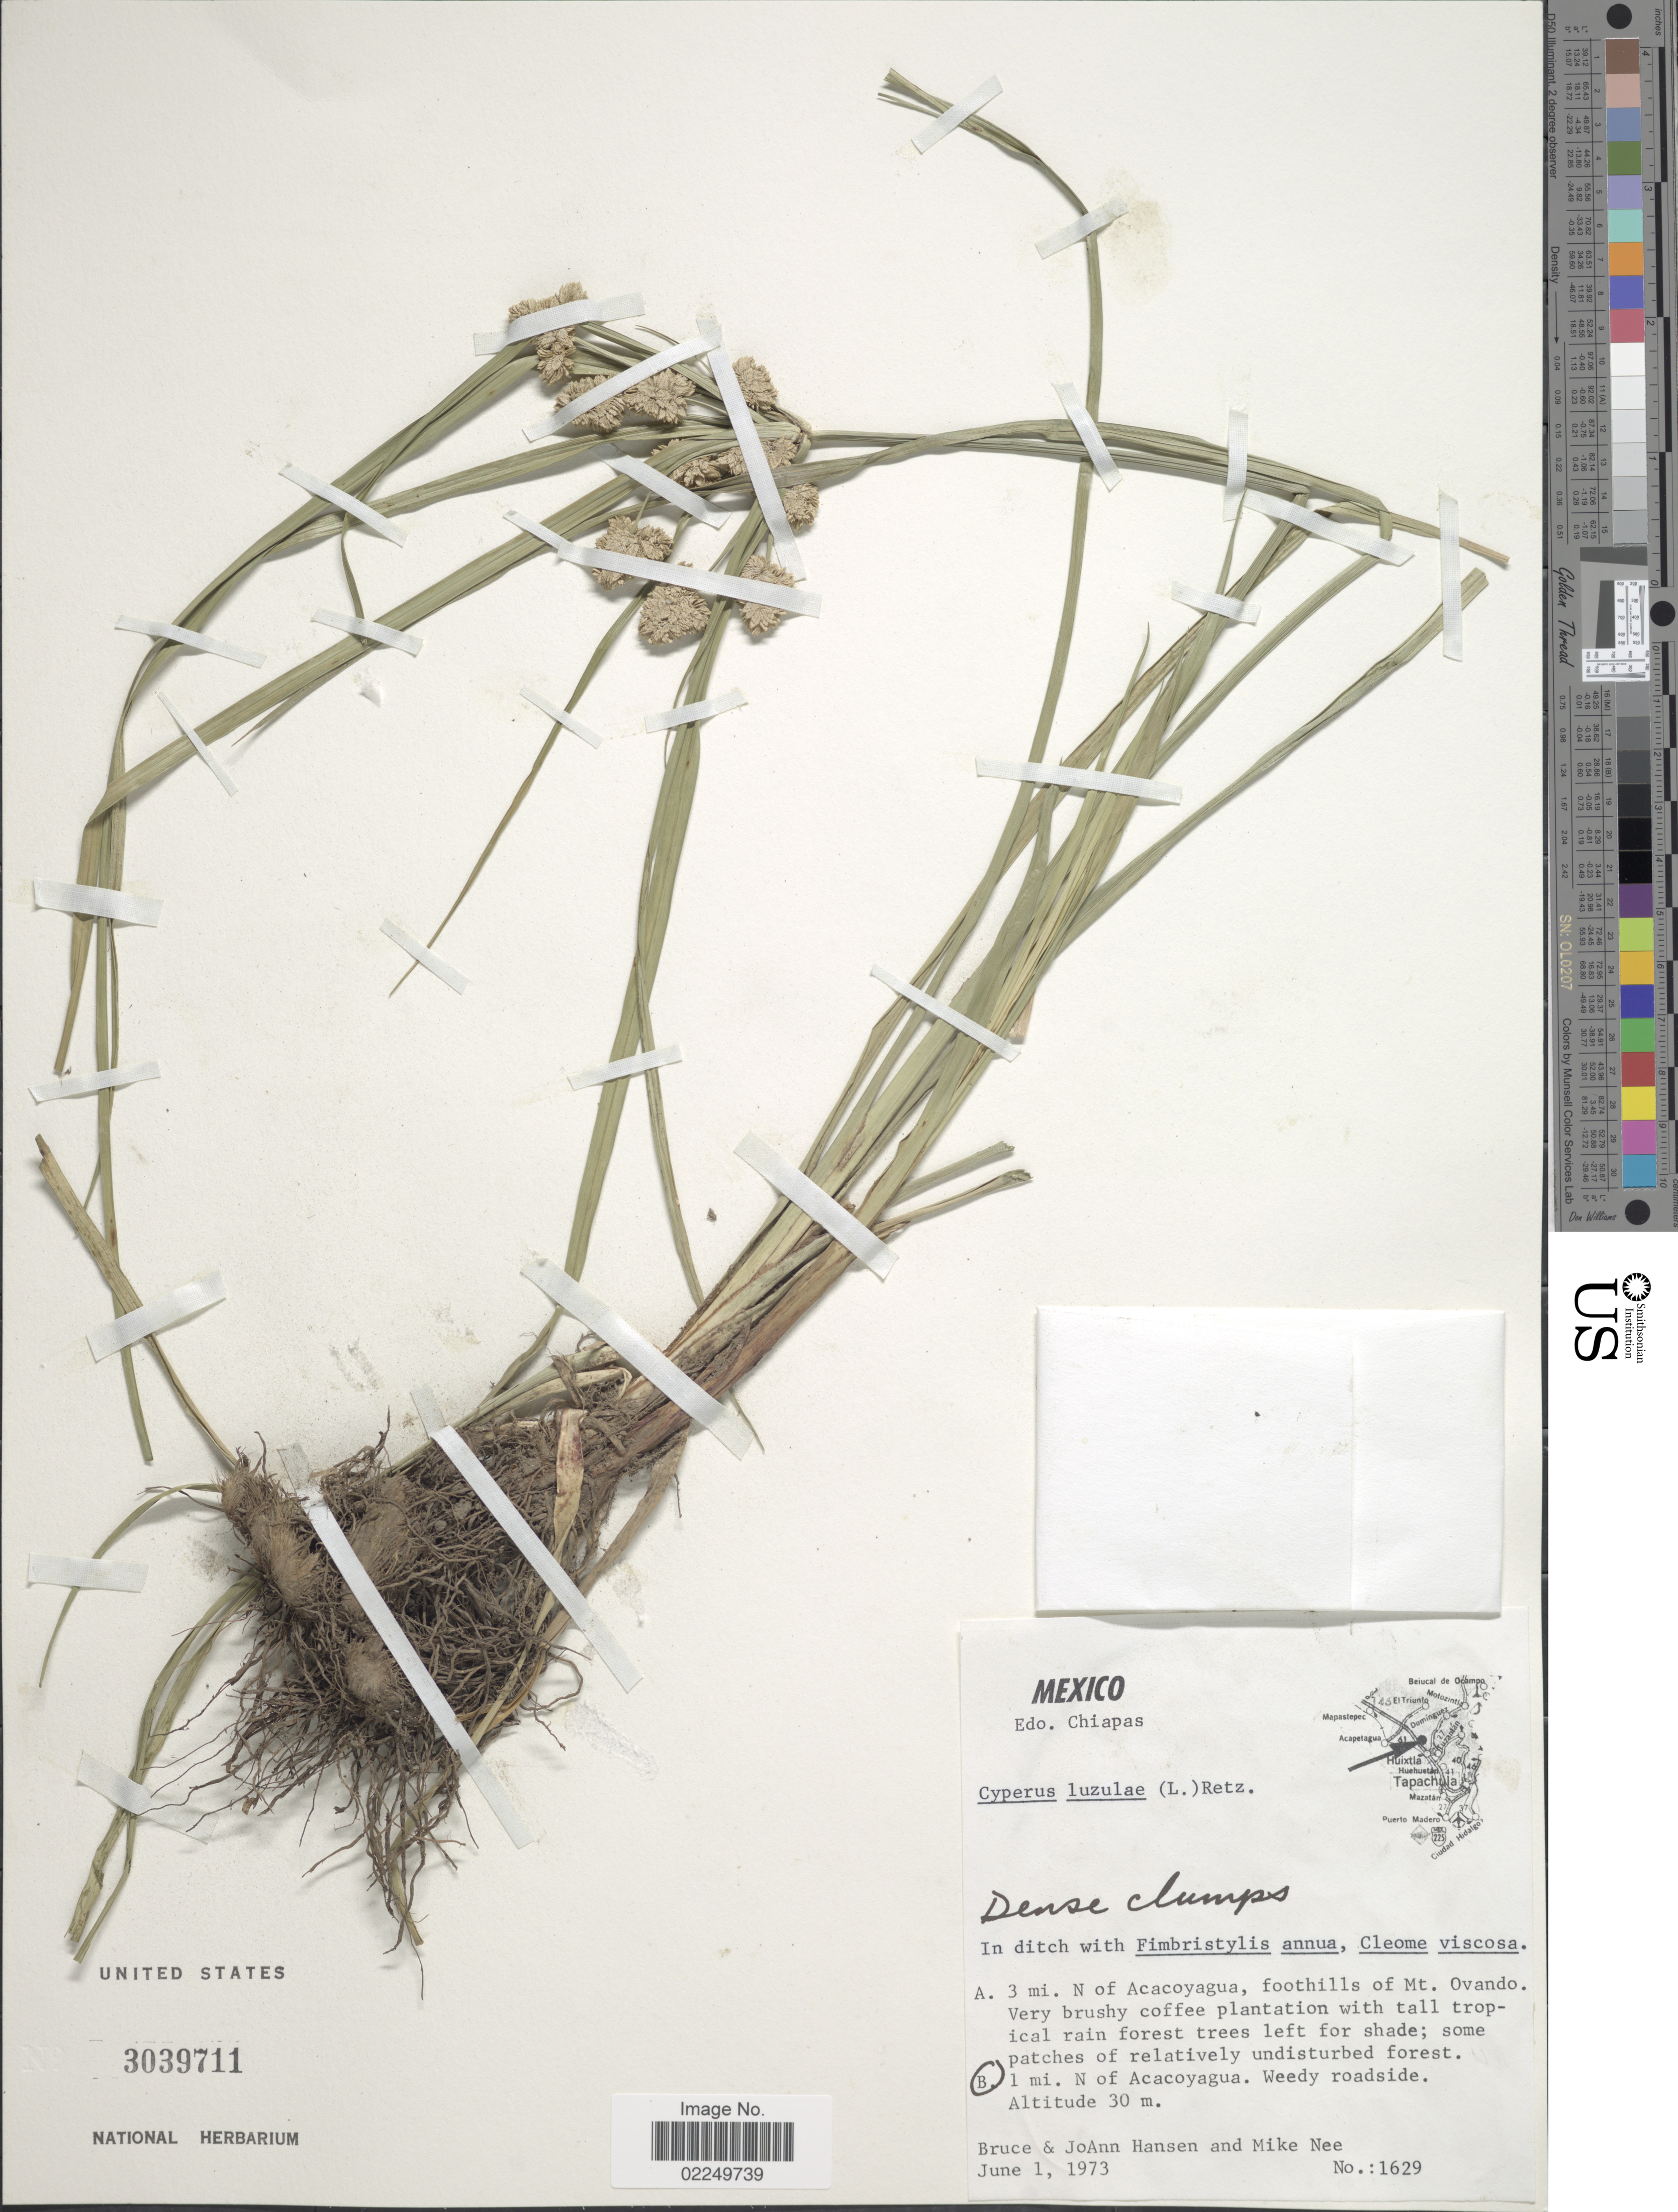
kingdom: Plantae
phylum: Tracheophyta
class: Liliopsida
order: Poales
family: Cyperaceae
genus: Cyperus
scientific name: Cyperus luzulae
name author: (L.) Rottb. ex Retz.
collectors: Bruce, J. Hansen & M. Nee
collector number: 1629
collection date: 1973-06-01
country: Mexico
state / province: Chiapas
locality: Edo. Chiapas, 1 mi. N of Acacoyagua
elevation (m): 30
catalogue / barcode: US 3039711